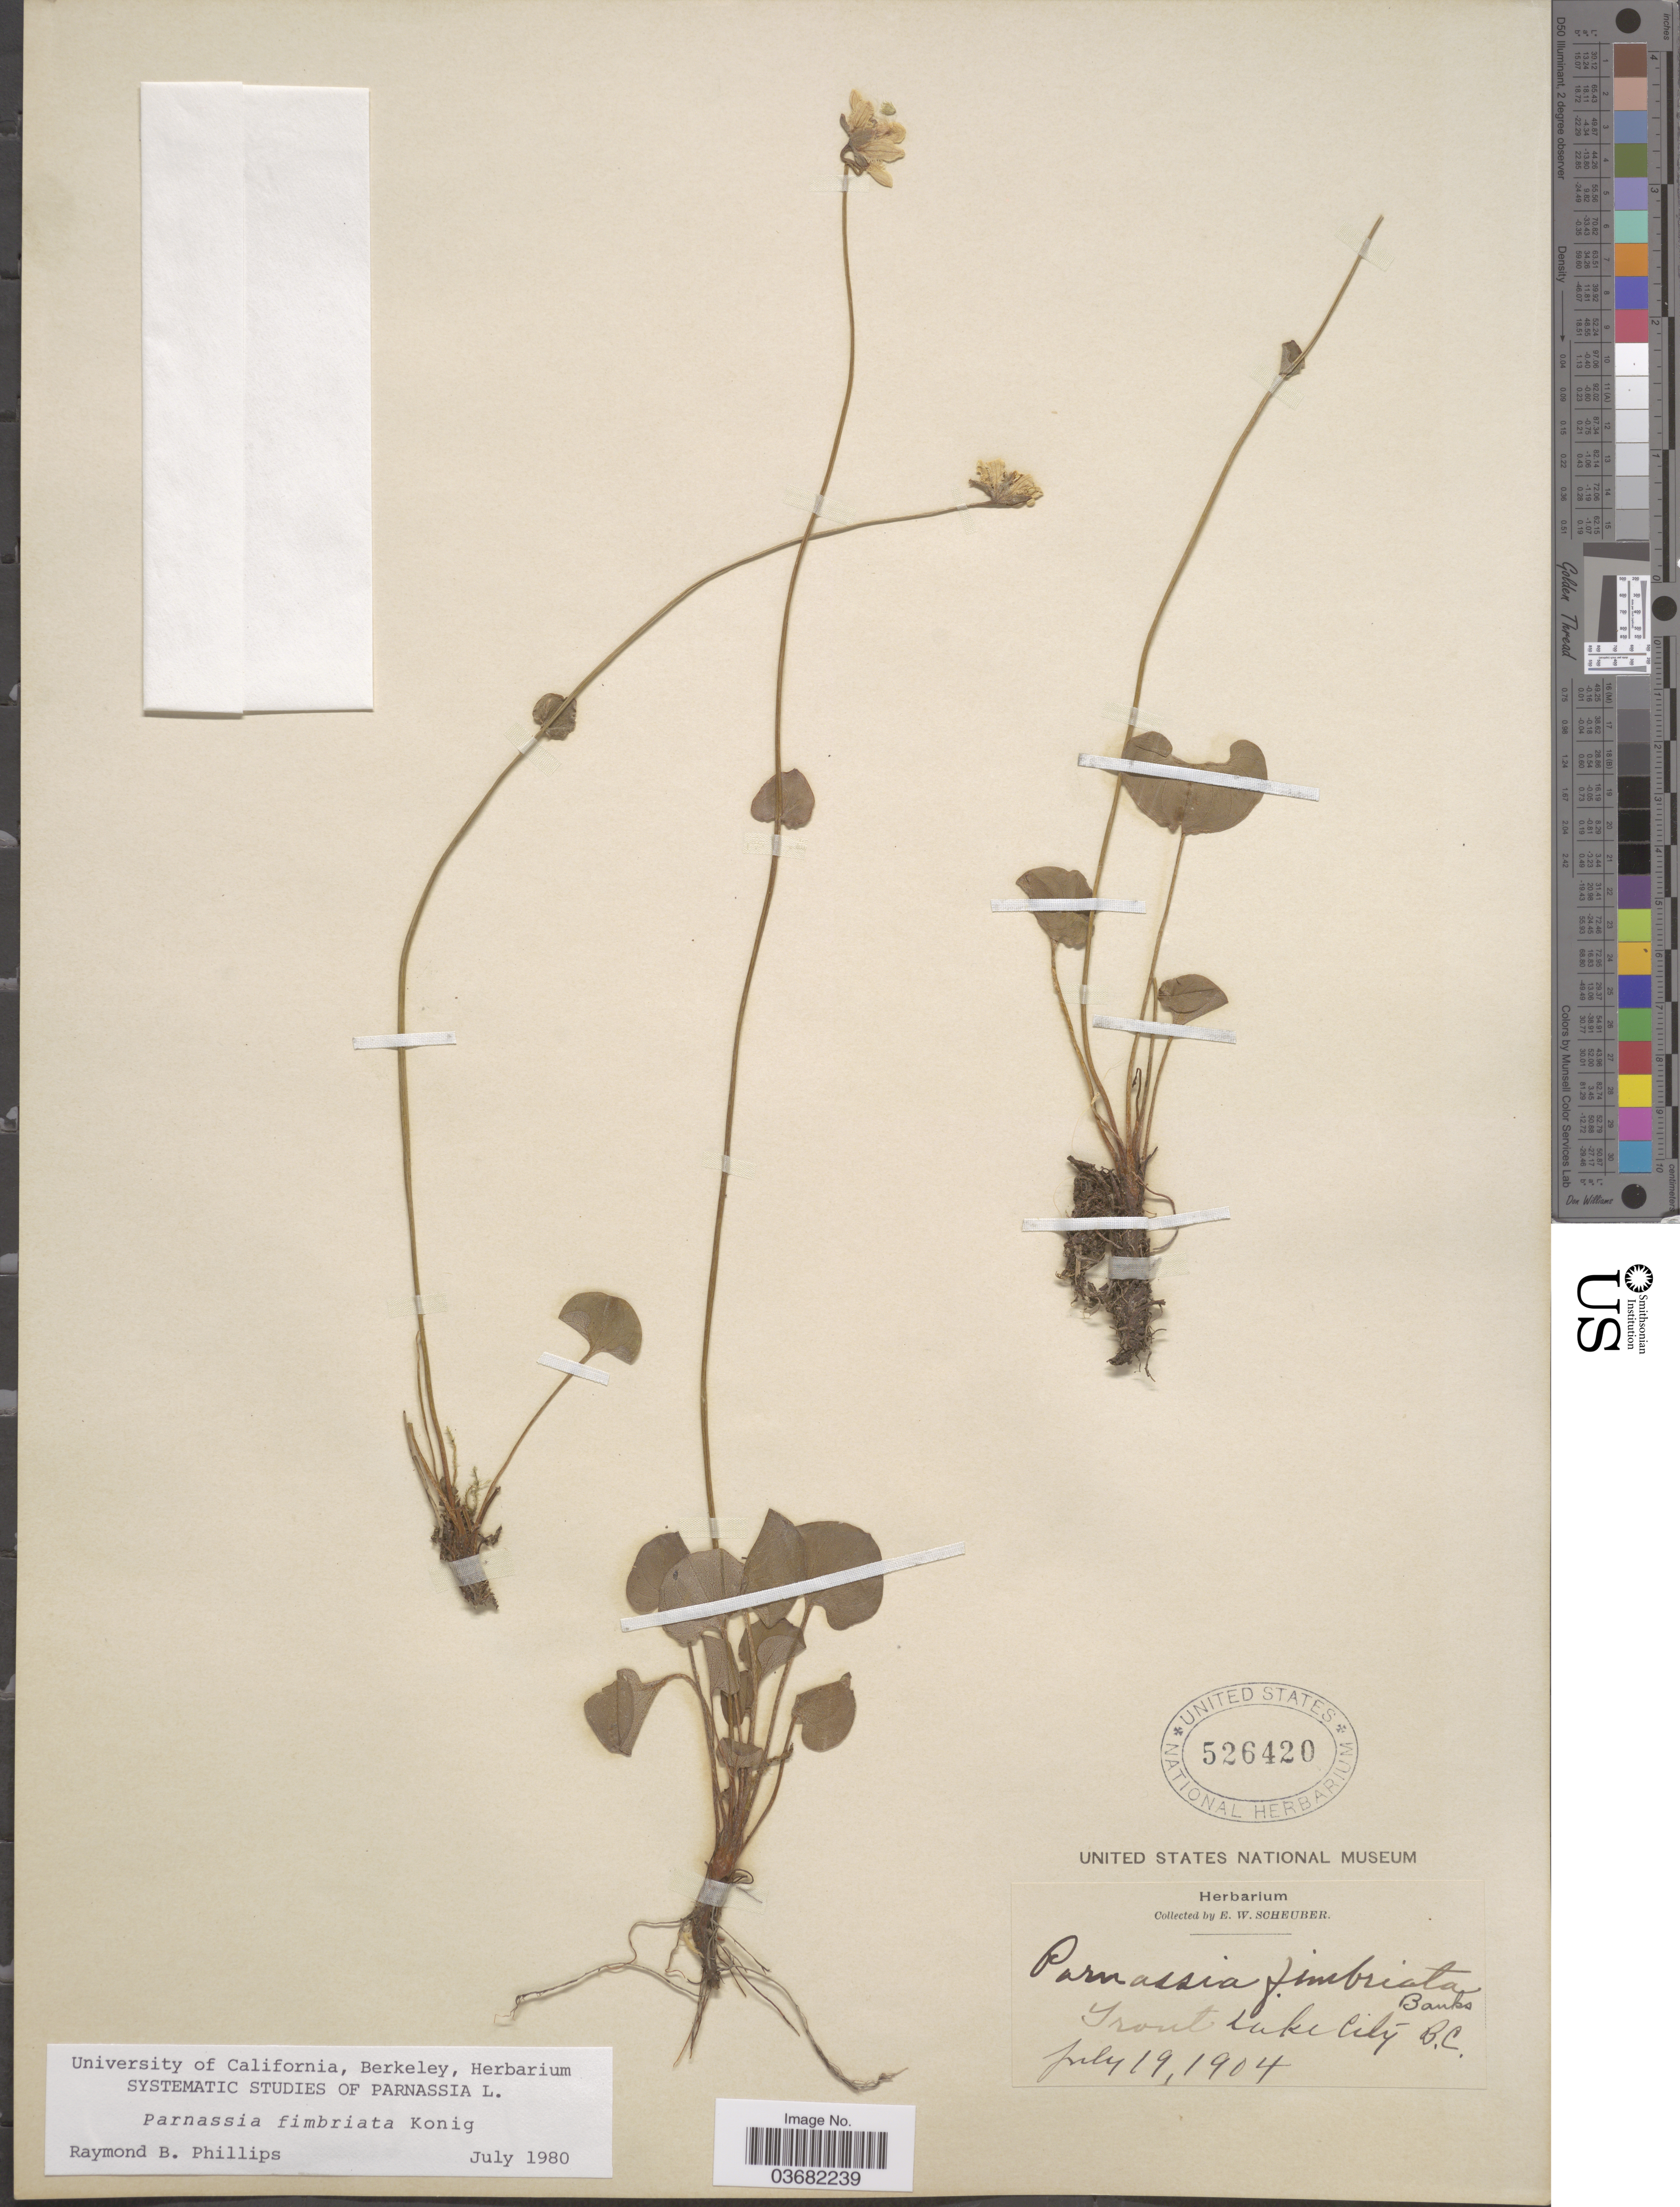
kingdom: Plantae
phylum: Tracheophyta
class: Magnoliopsida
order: Celastrales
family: Parnassiaceae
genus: Parnassia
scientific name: Parnassia fimbriata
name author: K.D. Koenig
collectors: E. Scheuber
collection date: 1904-07-19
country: Canada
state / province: British Columbia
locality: Trout Lake City - Banks.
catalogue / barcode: US 526420